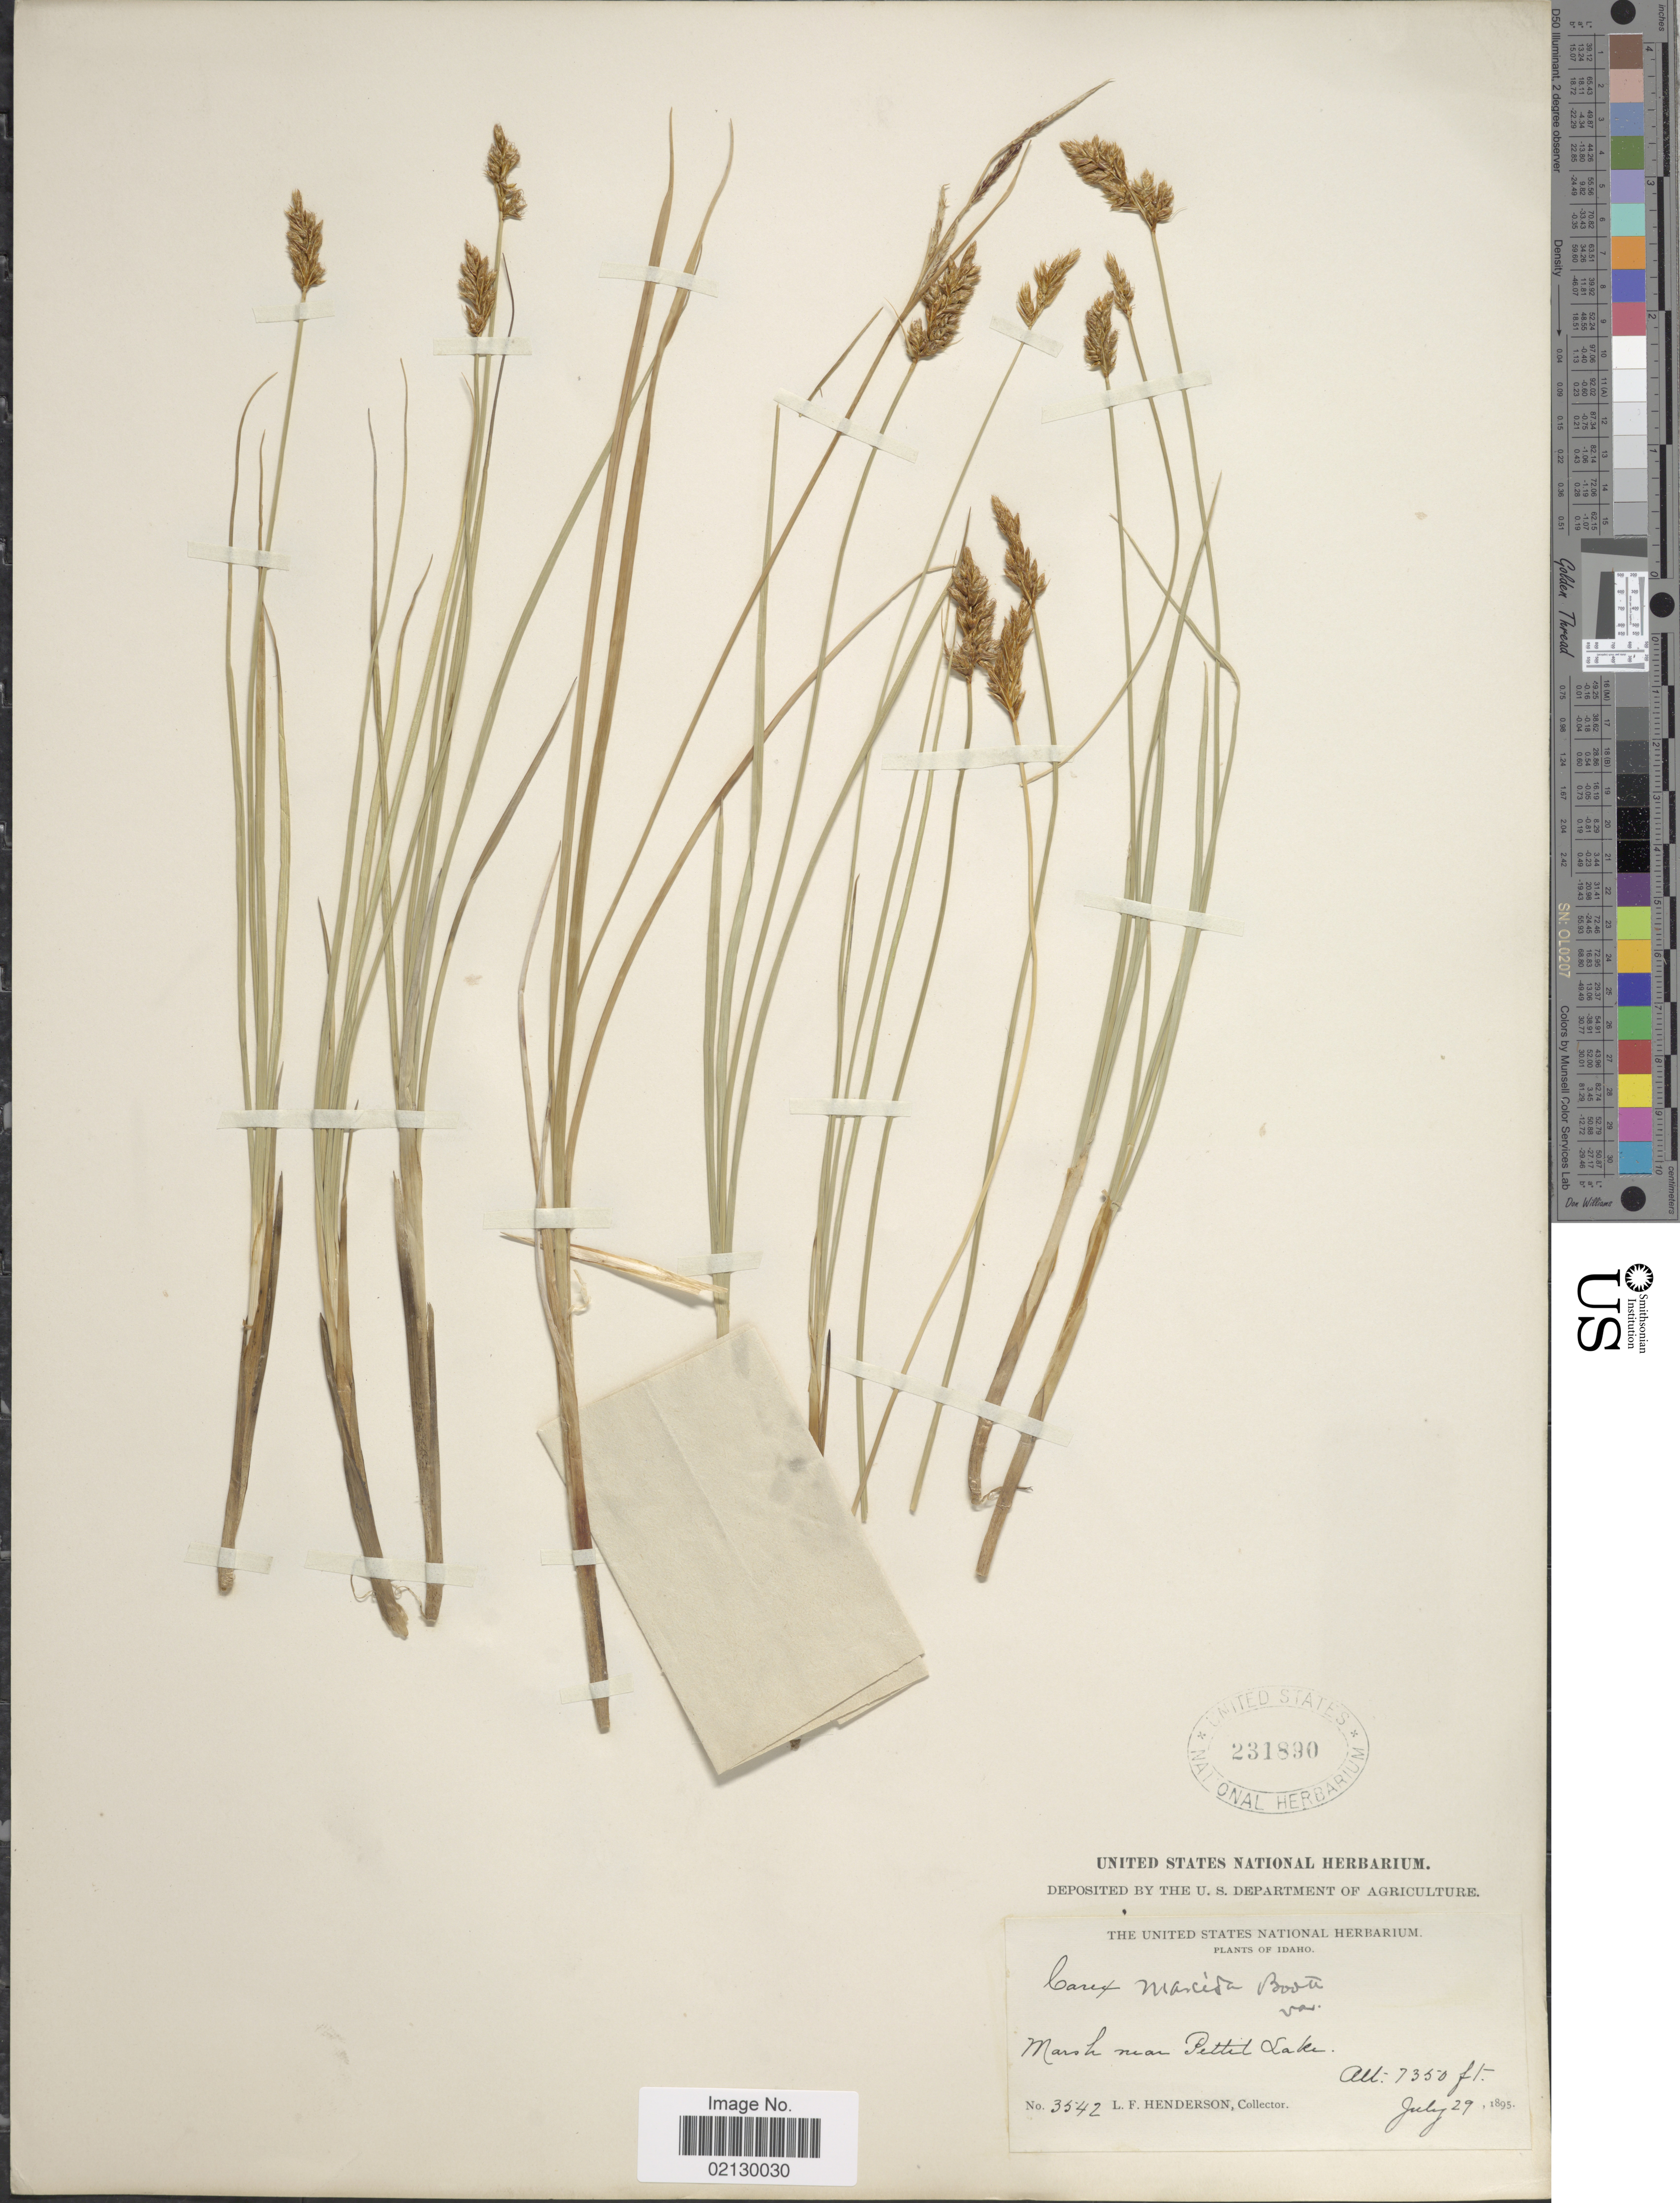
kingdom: Plantae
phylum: Tracheophyta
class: Liliopsida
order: Poales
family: Cyperaceae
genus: Carex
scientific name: Carex praegracilis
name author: W. Boott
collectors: L. Henderson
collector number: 3542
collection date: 1895-07-29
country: United States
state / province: Idaho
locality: Marsh near Pettit Lake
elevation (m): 2240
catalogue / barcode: US 231890